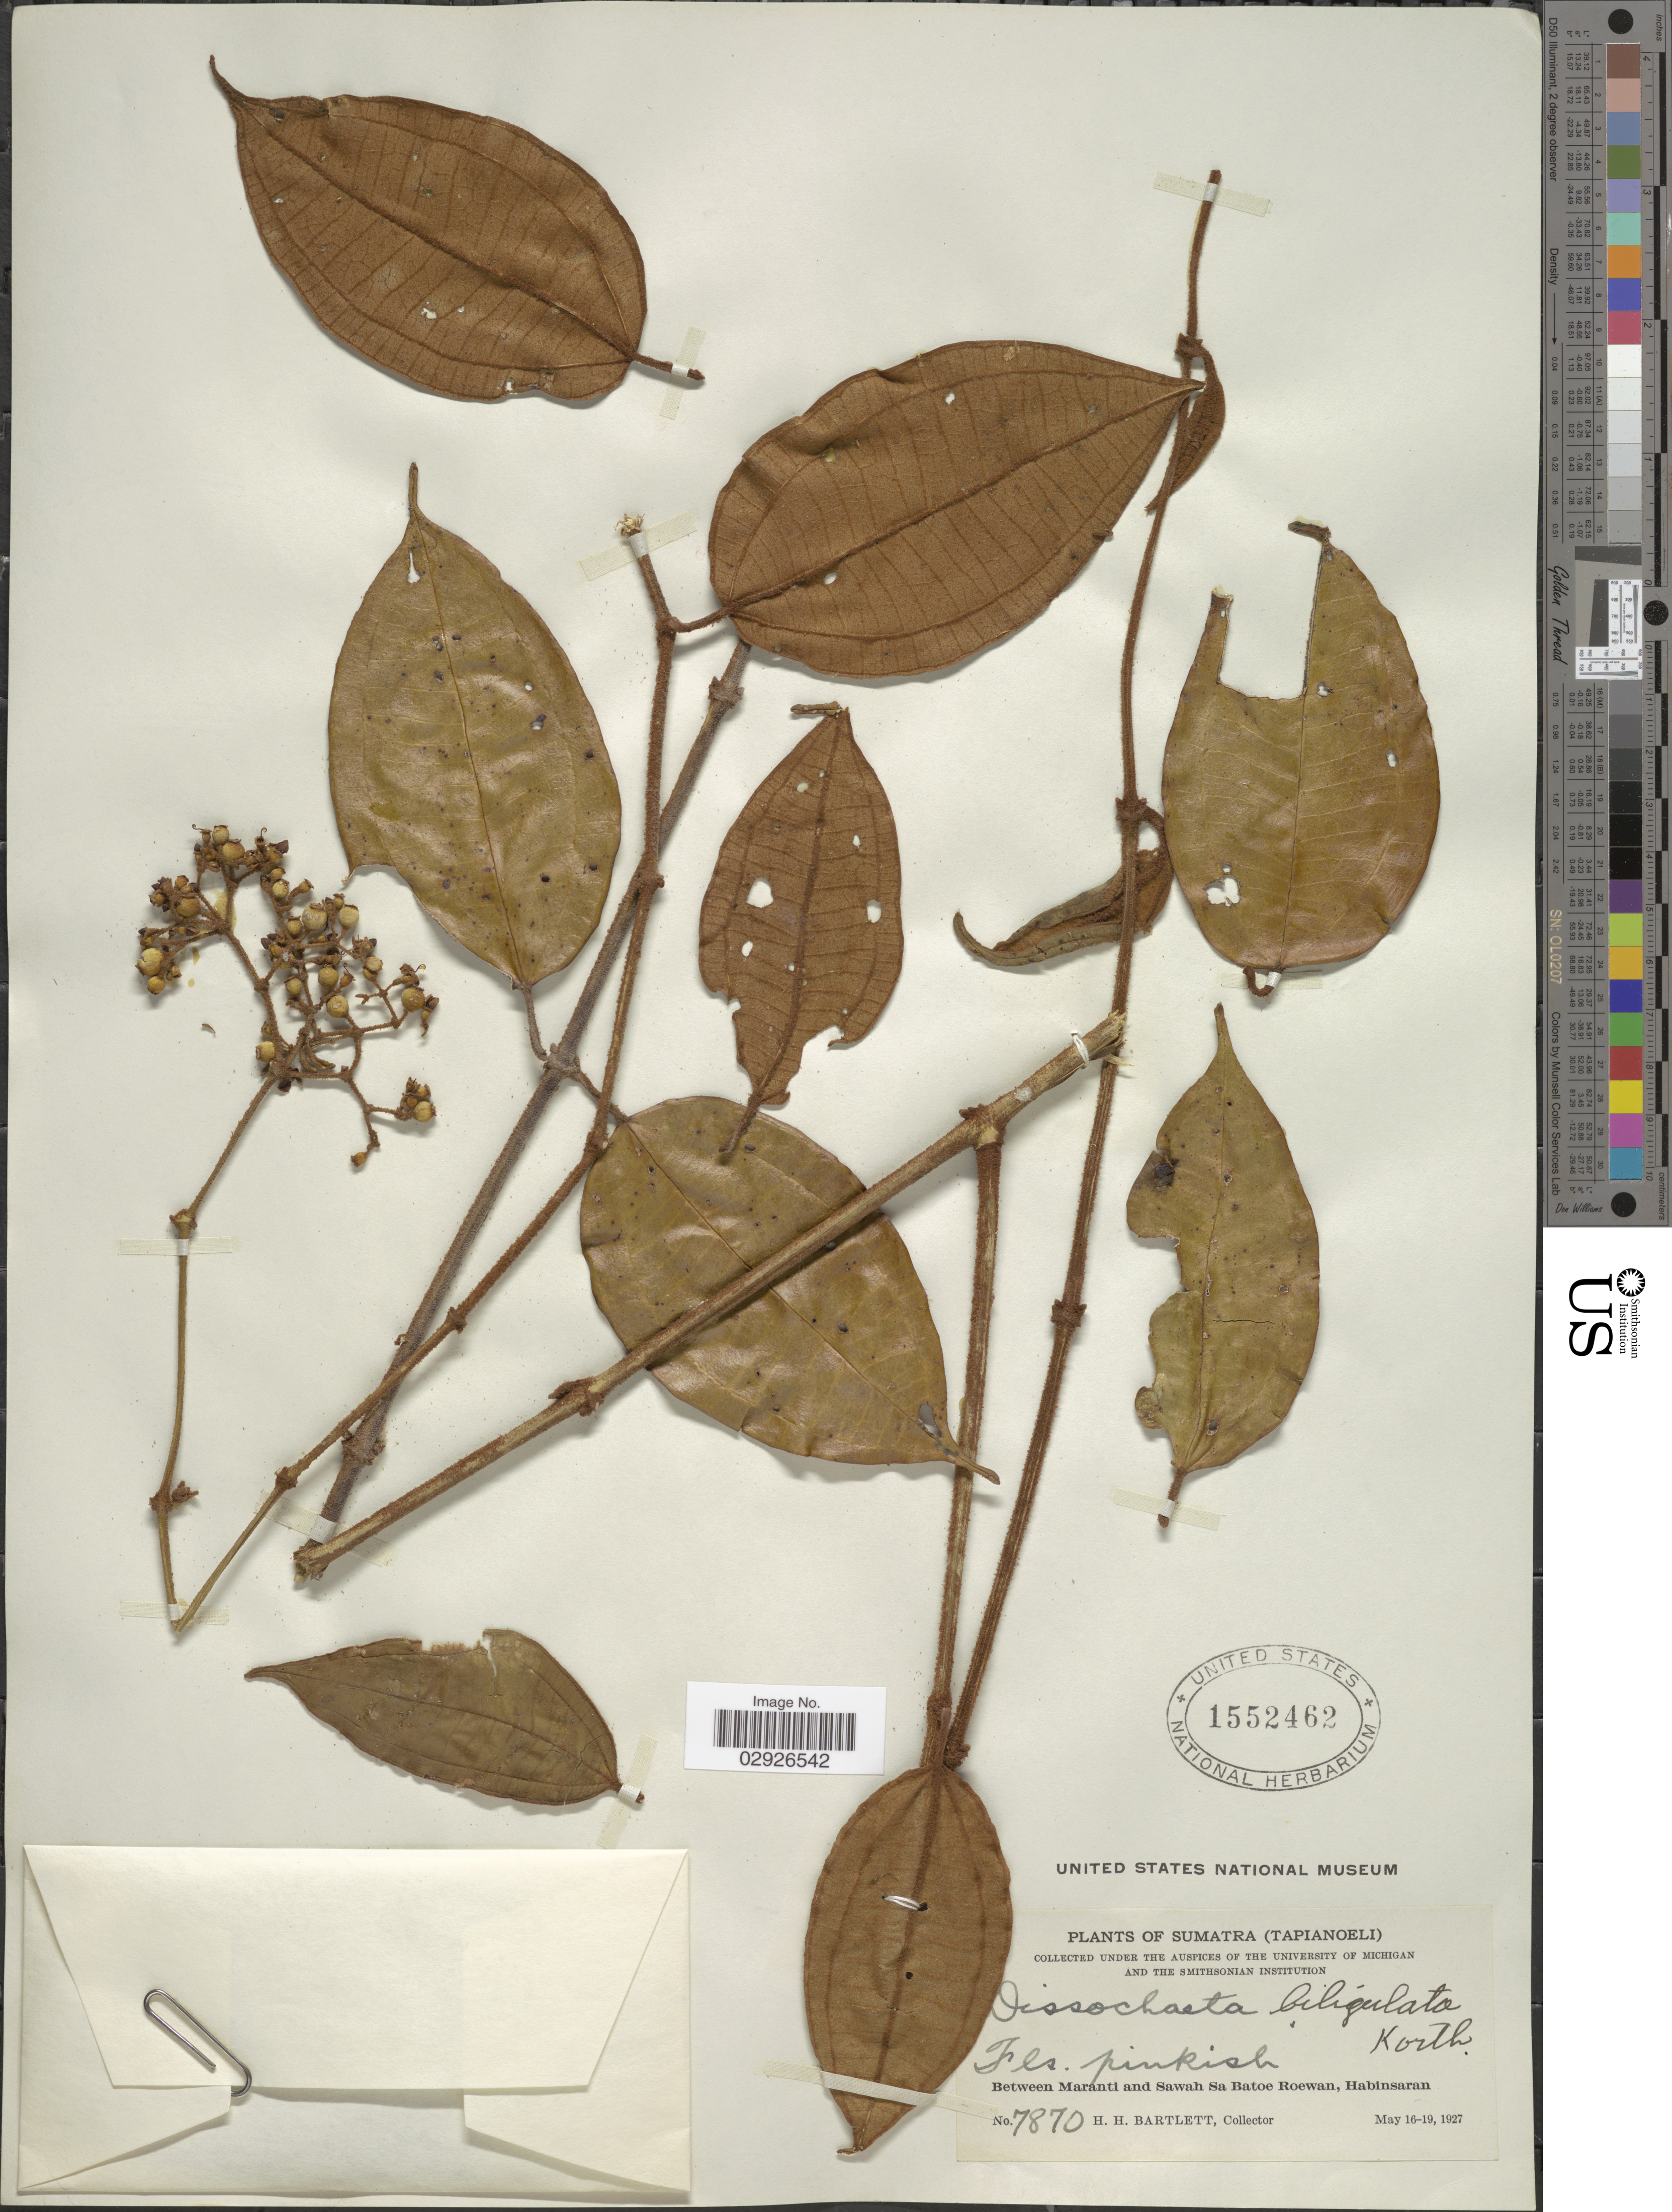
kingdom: Plantae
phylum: Tracheophyta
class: Magnoliopsida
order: Myrtales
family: Melastomataceae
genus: Dissochaeta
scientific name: Dissochaeta biligulata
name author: Korth.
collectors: H. H. Bartlett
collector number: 7870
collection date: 1927-05-16/1927-05-19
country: Indonesia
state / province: Sumatra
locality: (Tapianoeli). Between Maranti and Sawah Sa Batoe Roewan, Habinsaran.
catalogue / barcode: US 1552462